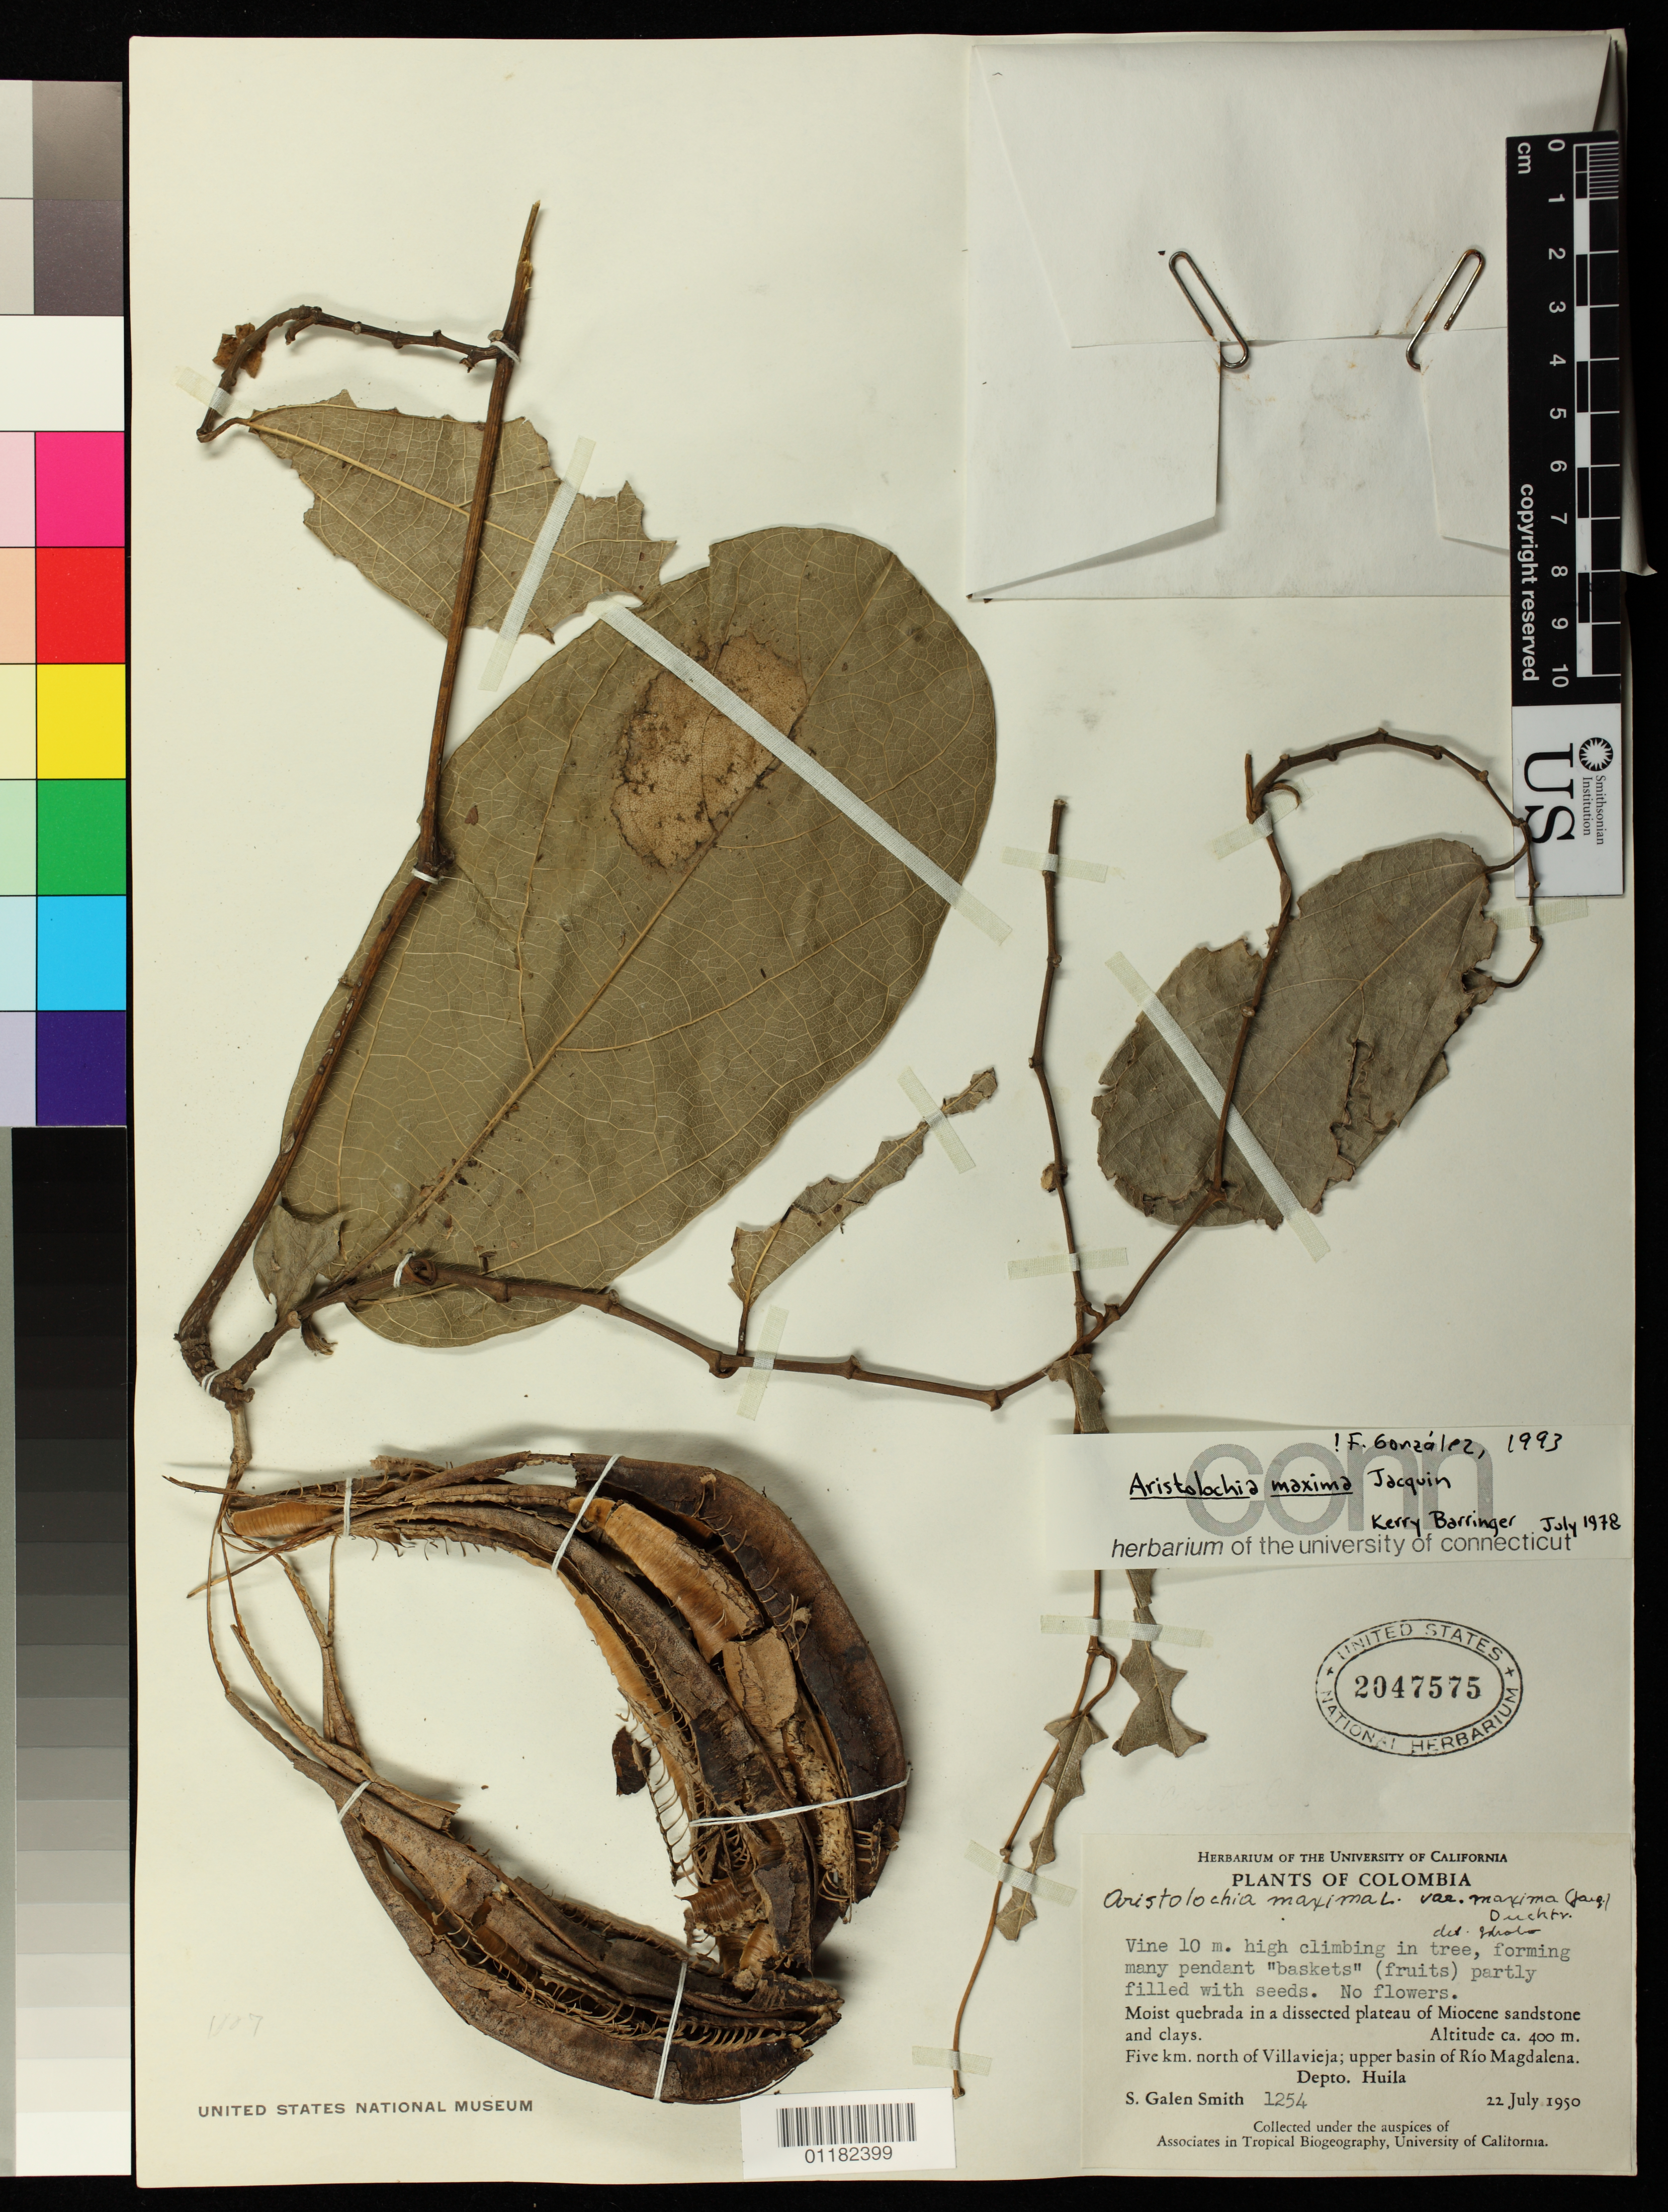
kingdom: Plantae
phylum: Tracheophyta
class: Magnoliopsida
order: Piperales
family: Aristolochiaceae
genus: Aristolochia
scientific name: Aristolochia maxima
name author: Jacq.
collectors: S. G. Smith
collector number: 1254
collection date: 1950-07-22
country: Colombia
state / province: Huila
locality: Five km. north of Villavieja; upper basin of Rio Magdalena.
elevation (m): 400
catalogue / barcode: US 2047575